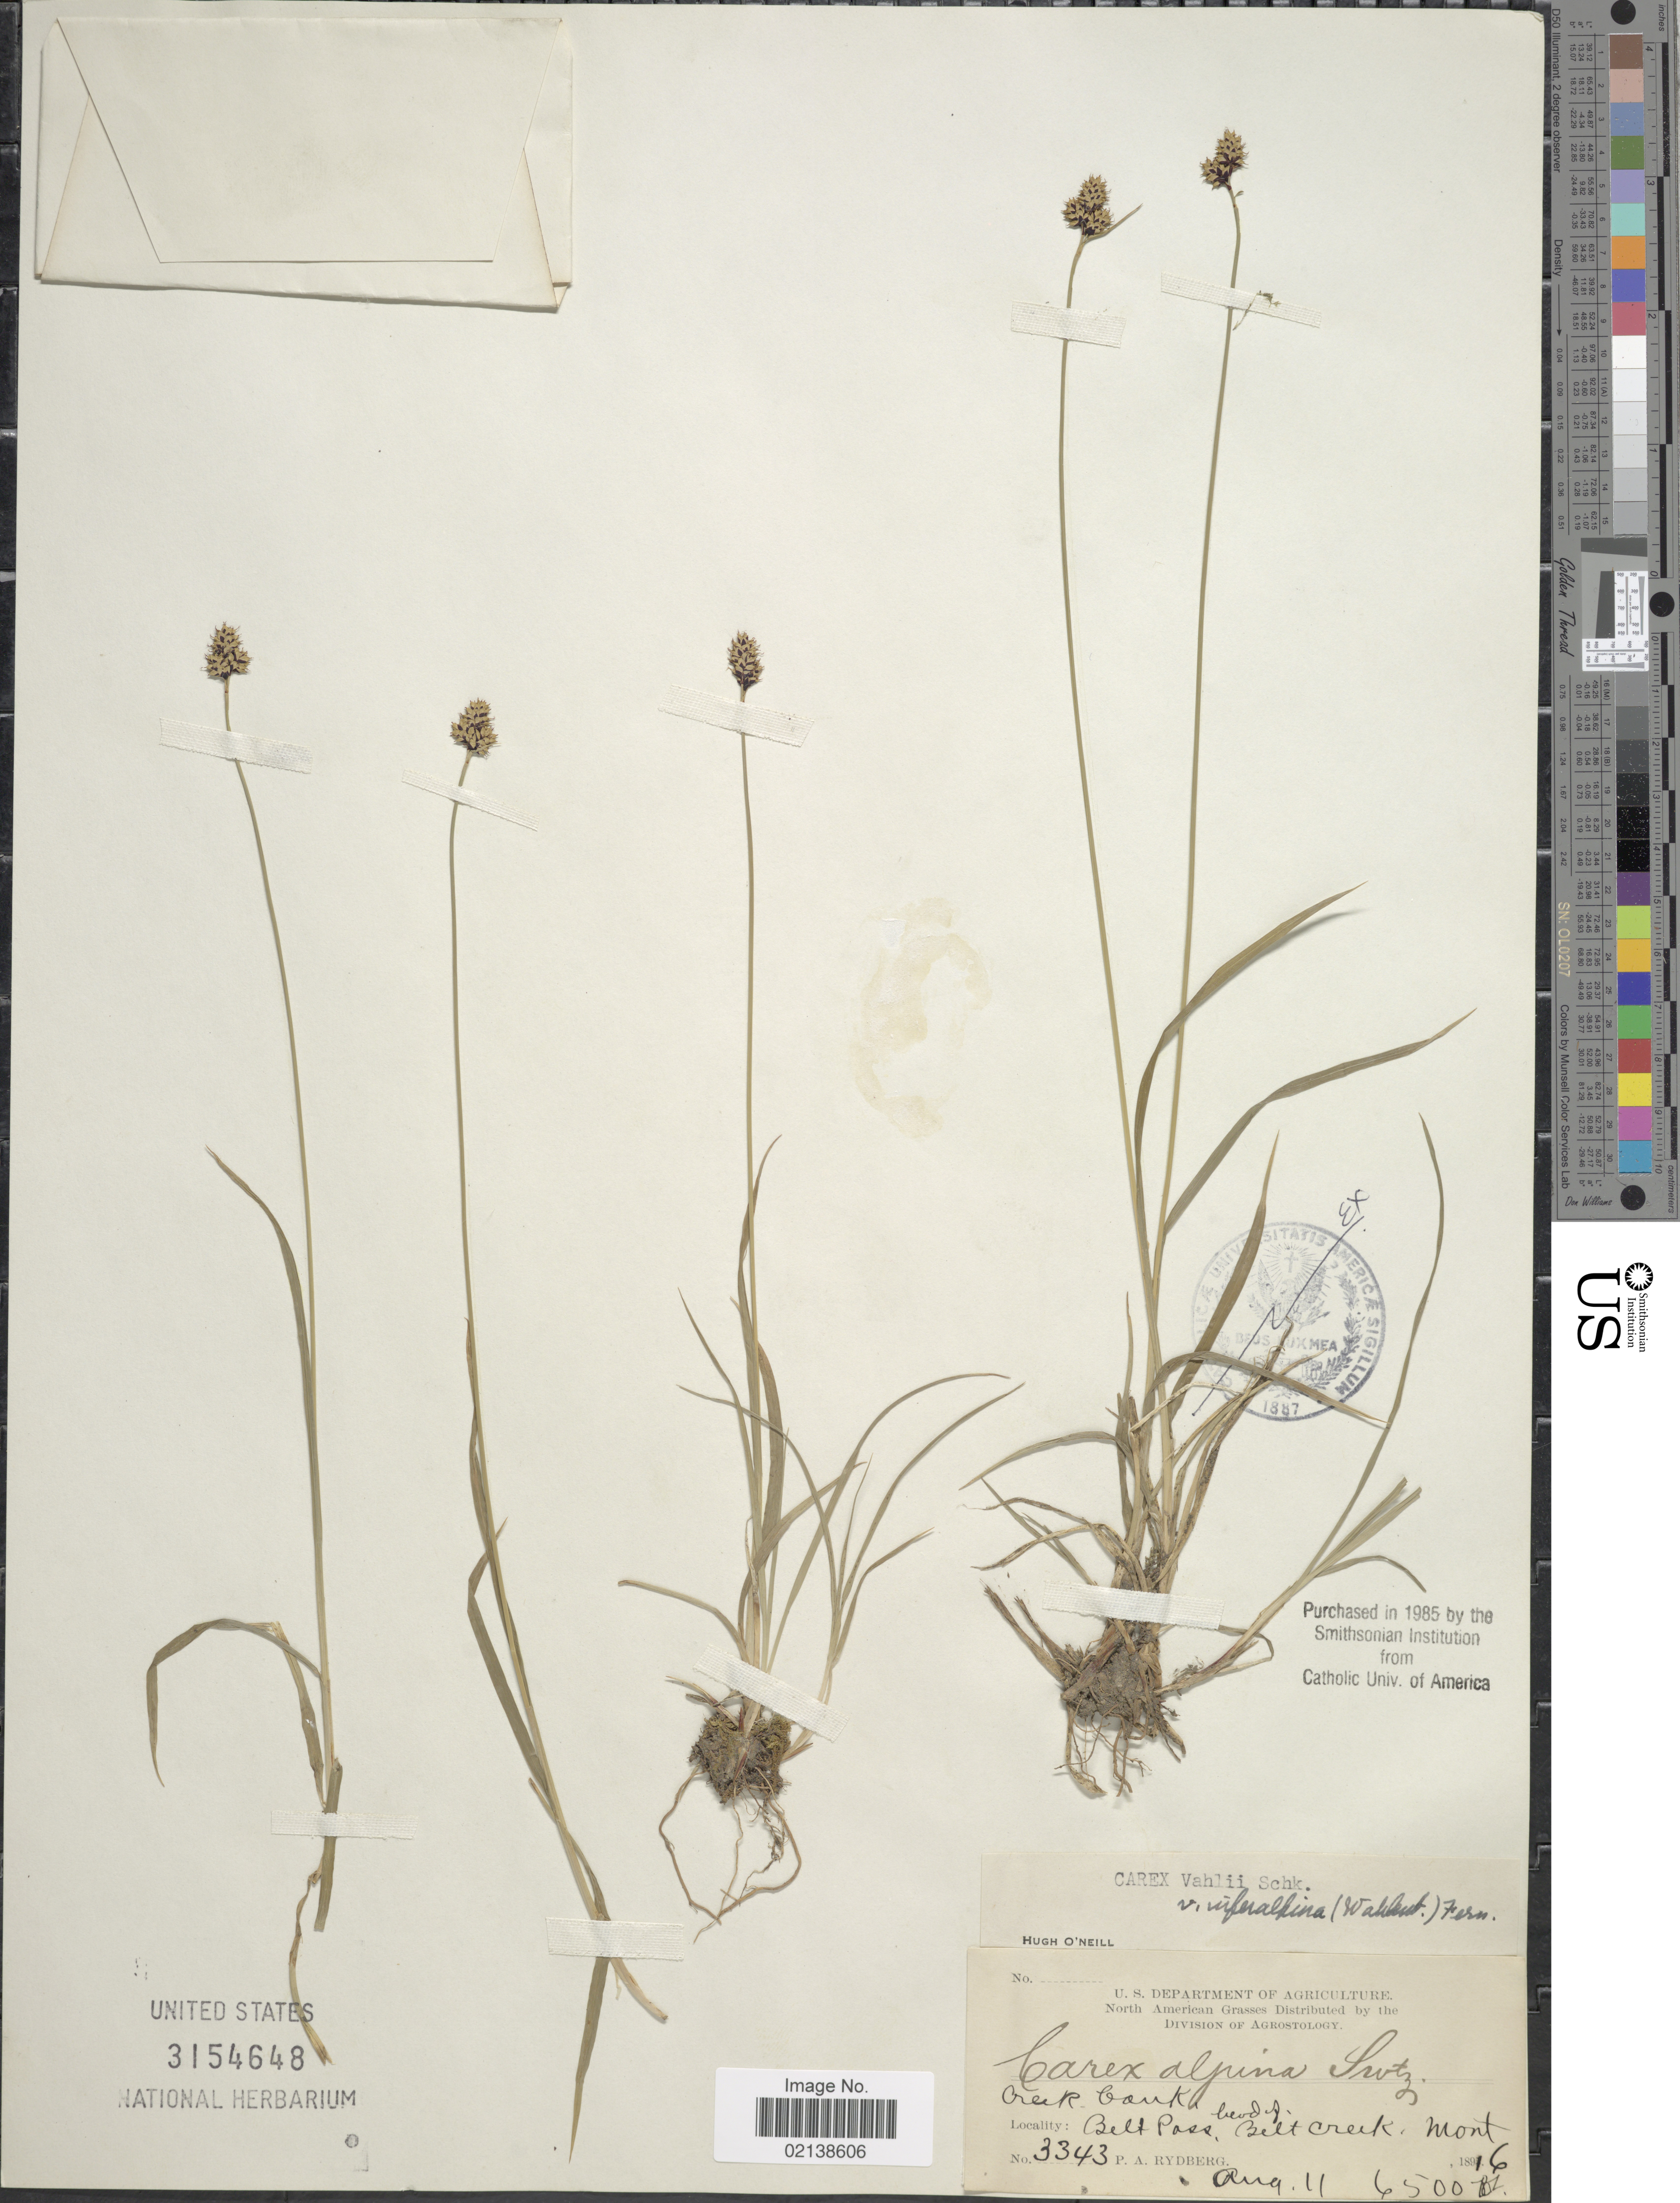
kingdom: Plantae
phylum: Tracheophyta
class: Liliopsida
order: Poales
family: Cyperaceae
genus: Carex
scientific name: Carex stevenii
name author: (Holm) Kalela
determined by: Strong, Mark T., (BOT), Smithsonian Institution - National Museum of Natural History (UNITED STATES)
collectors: P. A. Rydberg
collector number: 3343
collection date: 1816-08-11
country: United States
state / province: Montana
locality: Belt Pass, Head of Belt Creek, Mont., Creek Bank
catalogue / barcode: US 3154648